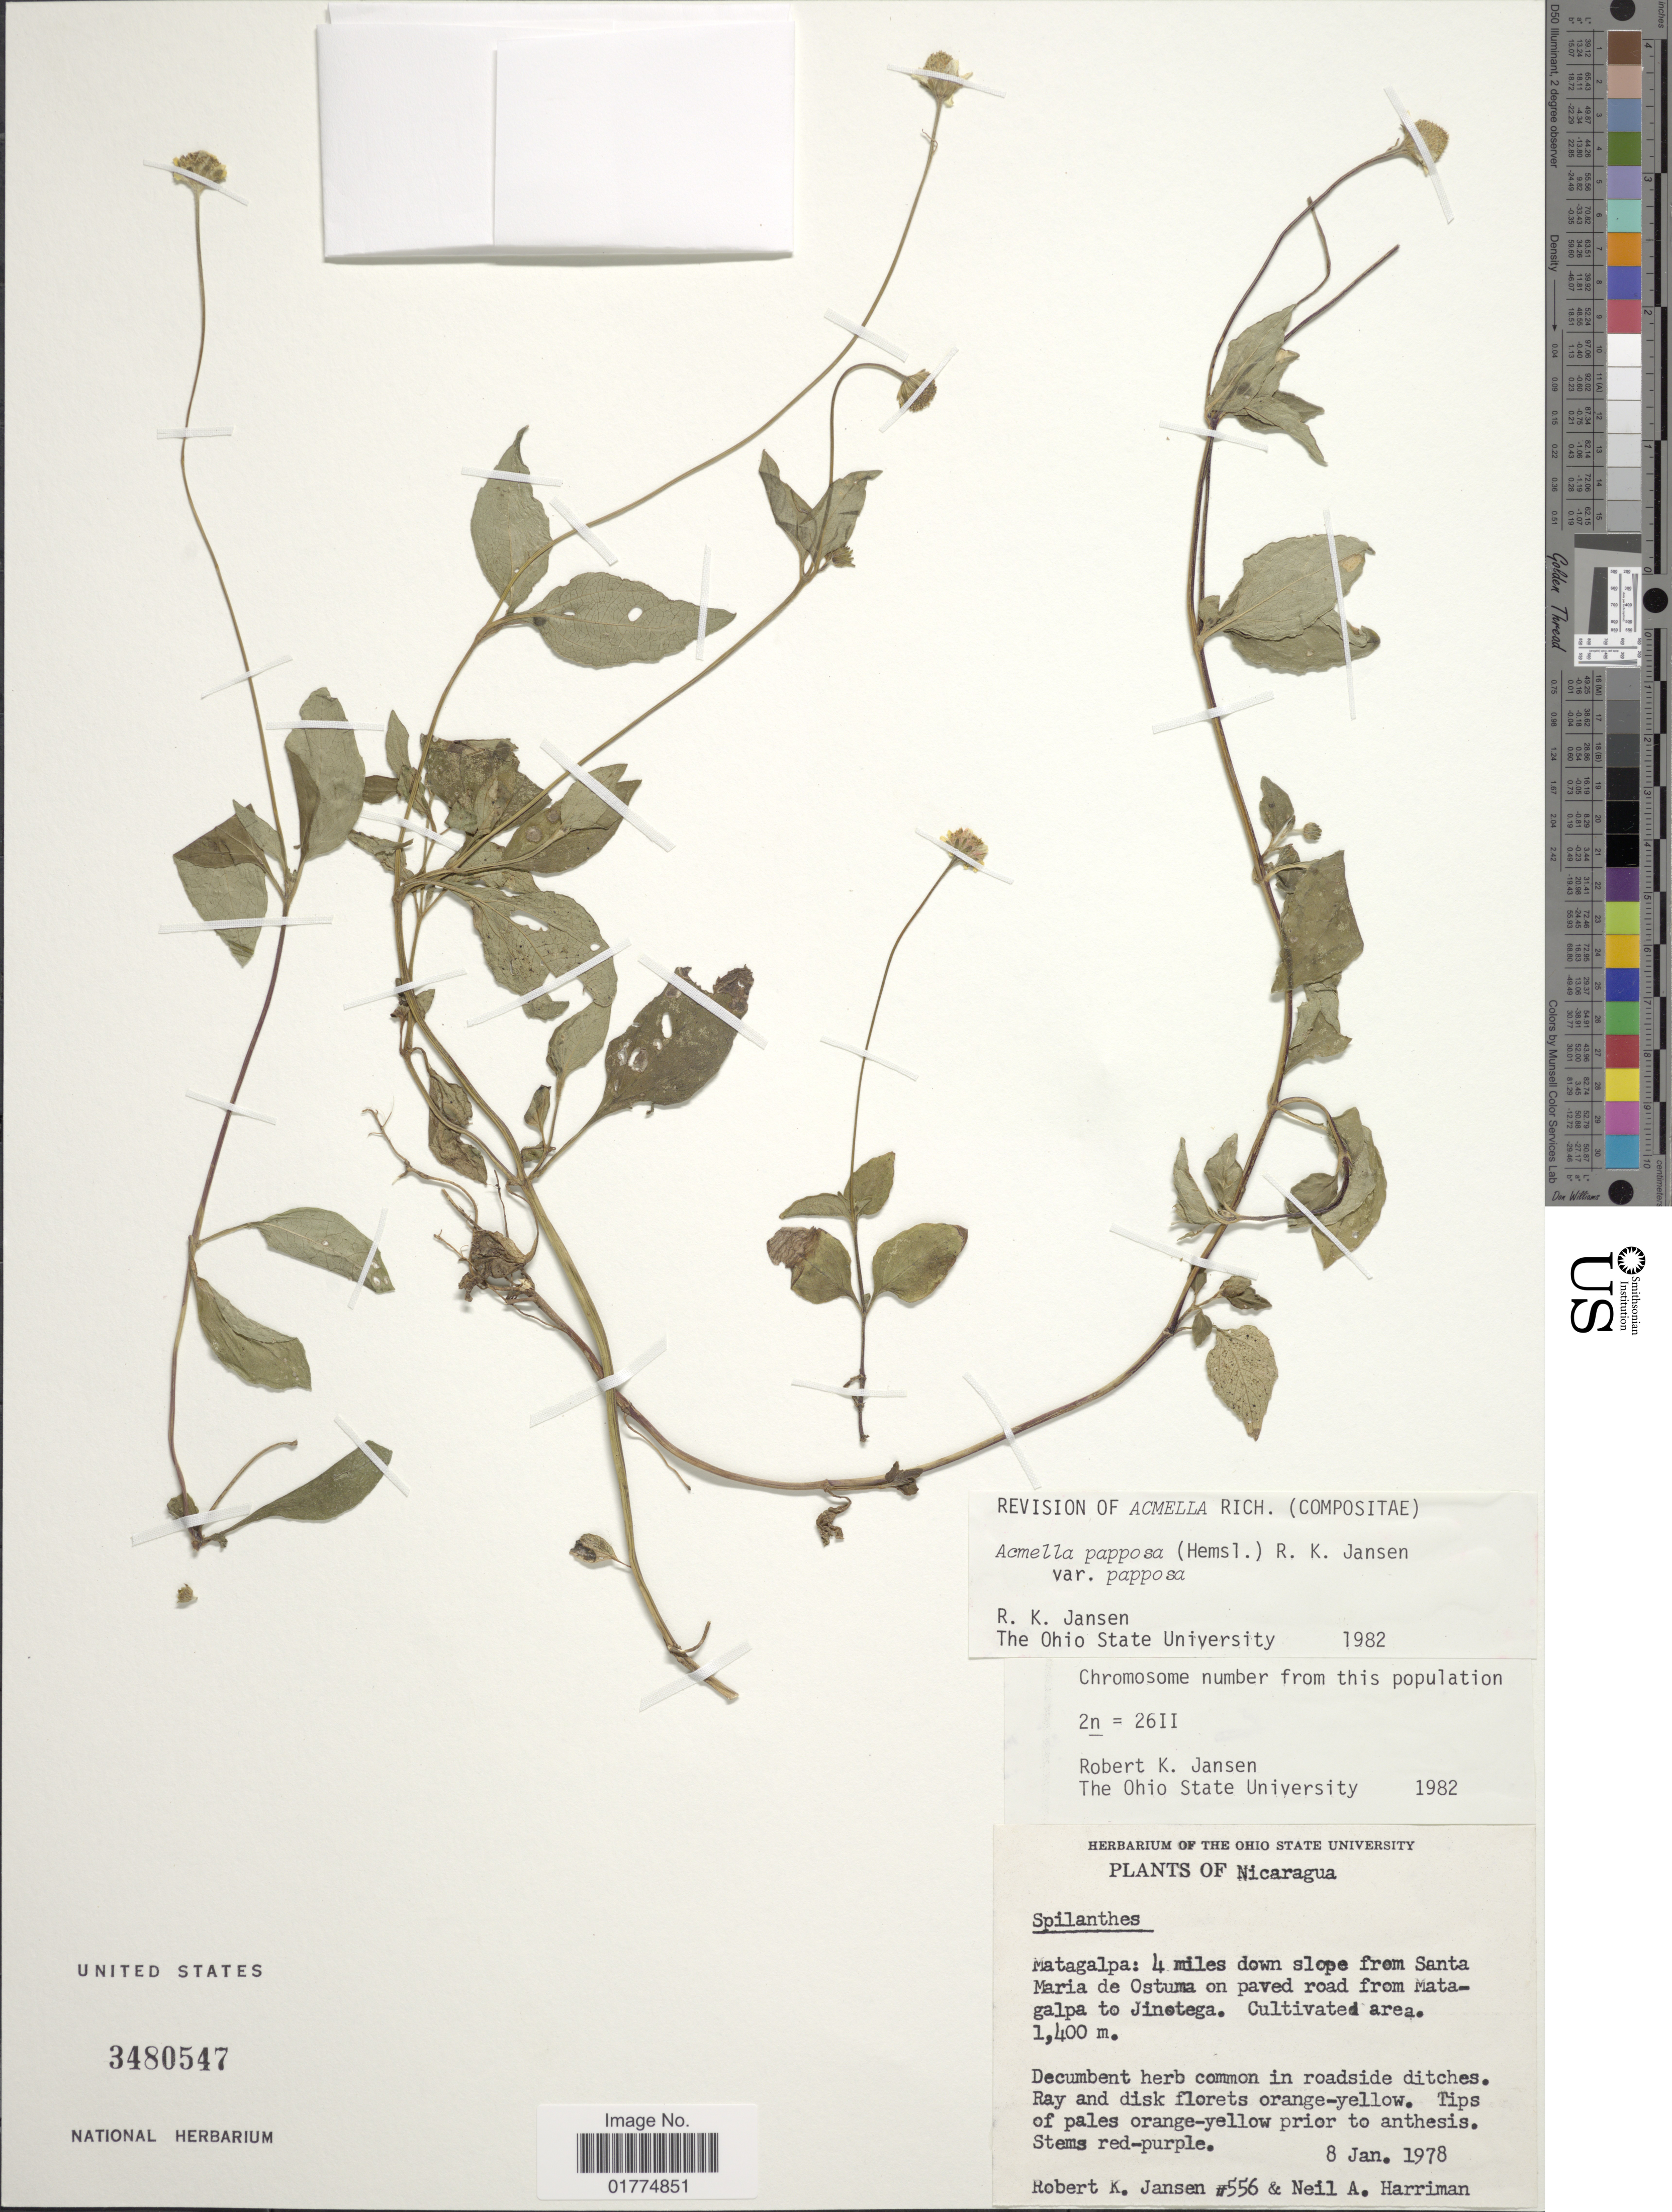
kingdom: Plantae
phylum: Tracheophyta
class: Magnoliopsida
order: Asterales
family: Asteraceae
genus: Acmella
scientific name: Acmella papposa var. papposa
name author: (Hemsl.) R.K. Jansen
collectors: R. K. Jansen & N. A. Harriman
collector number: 556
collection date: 1978-01-08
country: Nicaragua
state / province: Matagalpa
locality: Matagalpa: 4 miles down slope from Santa Maria de Ostuma on paved road from Matagalpa to Jinotega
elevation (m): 1400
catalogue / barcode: US 3480547